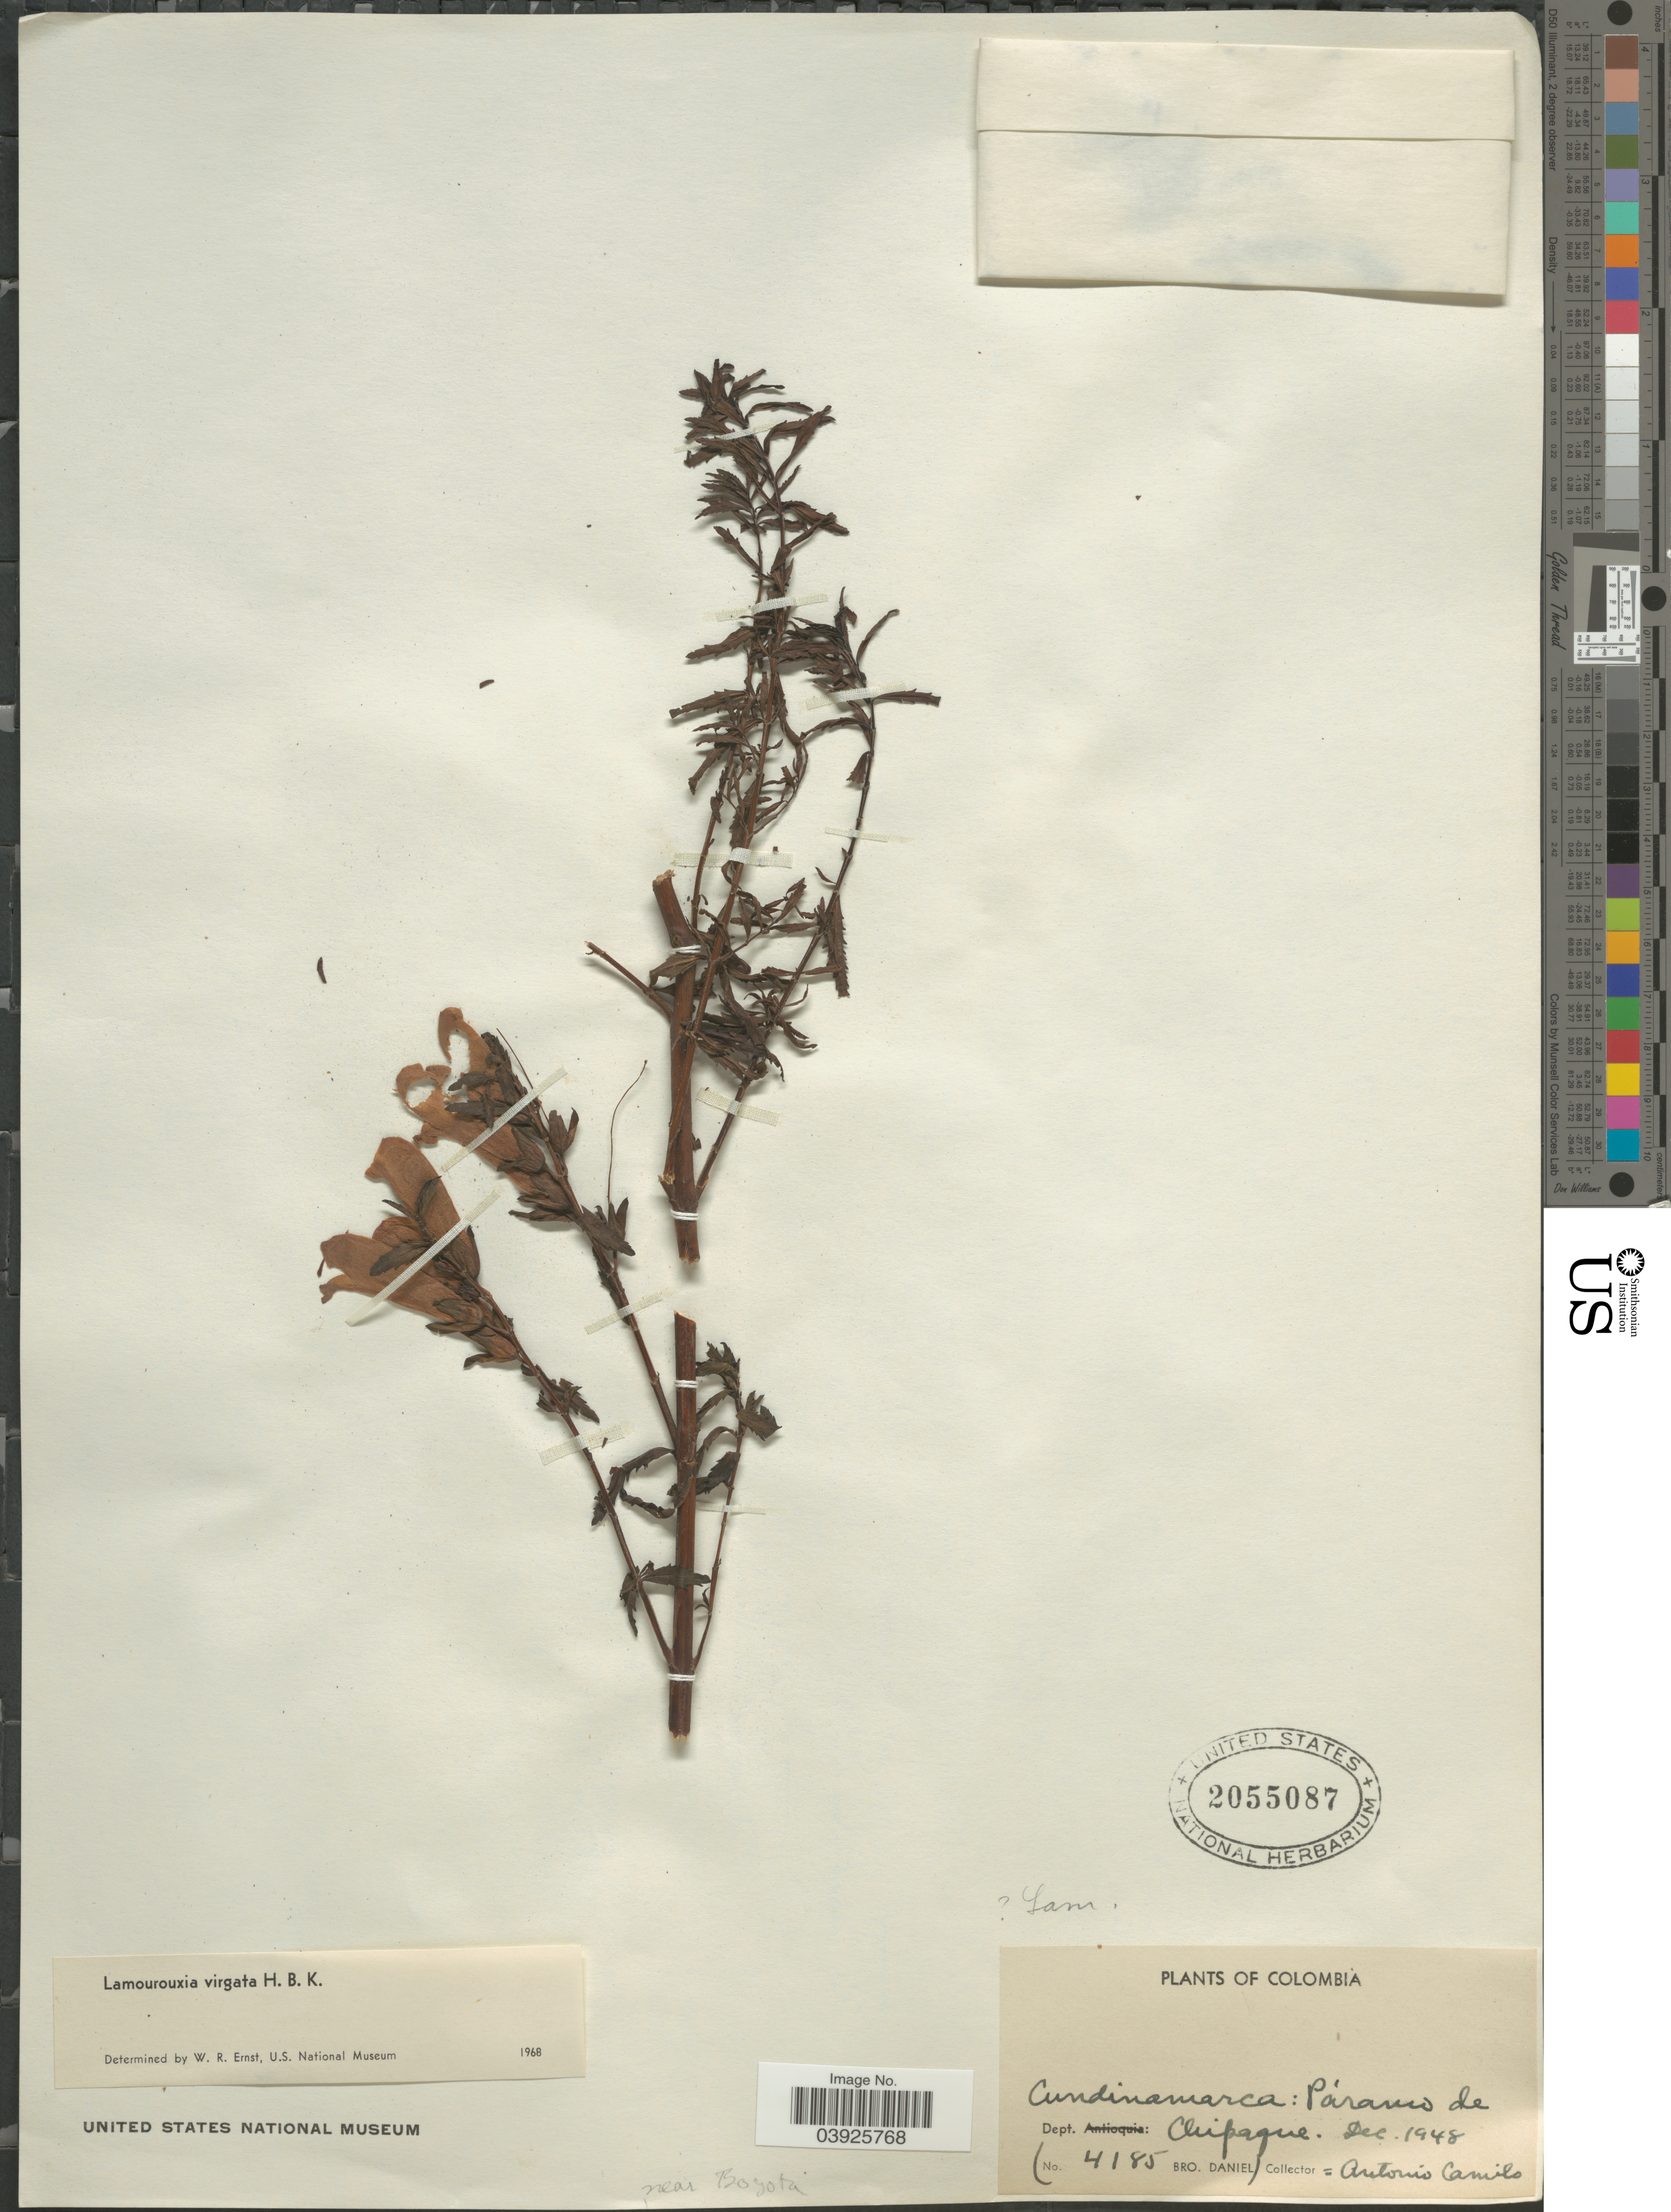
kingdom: Plantae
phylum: Tracheophyta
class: Magnoliopsida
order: Lamiales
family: Orobanchaceae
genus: Lamourouxia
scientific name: Lamourouxia virgata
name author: Kunth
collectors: A. Camilo & Bro. Daniel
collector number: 4185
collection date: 1948-12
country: Colombia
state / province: Cundinamarca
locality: Páramo de Dept.: Chipaque.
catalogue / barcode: US 2055087